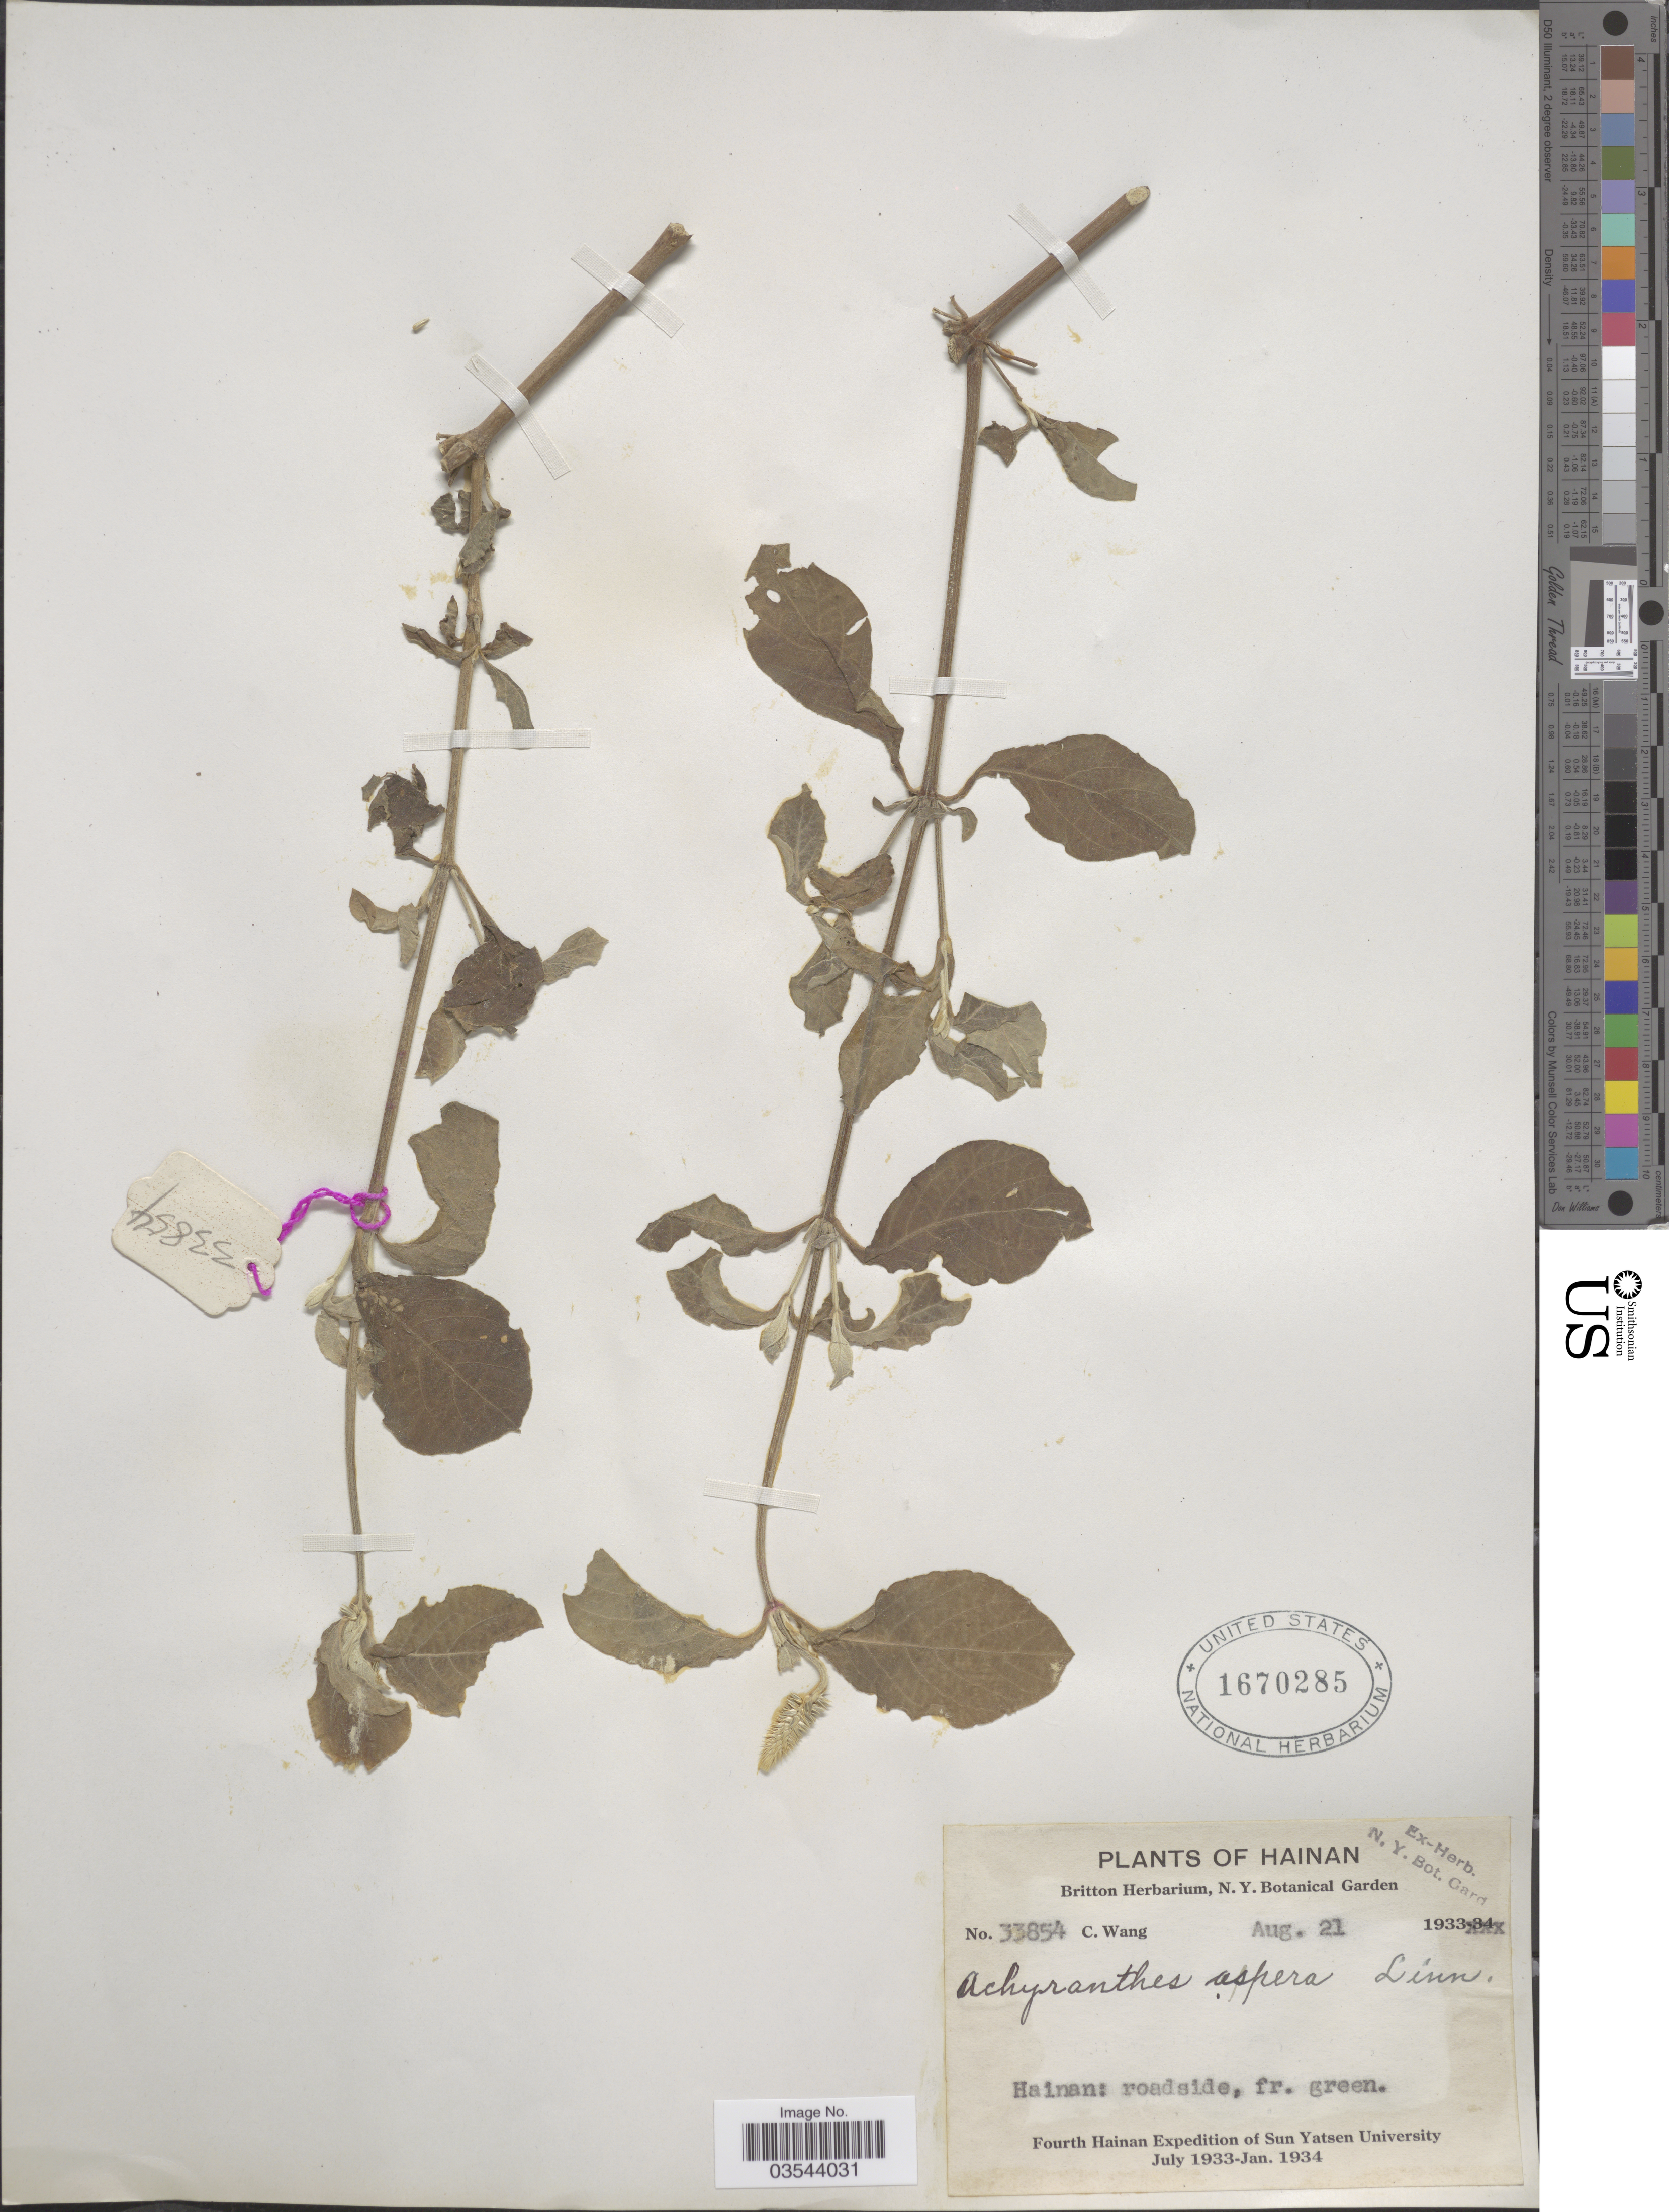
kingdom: Plantae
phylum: Tracheophyta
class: Magnoliopsida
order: Caryophyllales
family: Amaranthaceae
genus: Achyranthes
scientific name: Achyranthes aspera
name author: L.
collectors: C. Wang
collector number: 33854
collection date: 1933-08-21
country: China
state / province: Hainan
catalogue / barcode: US 1670285